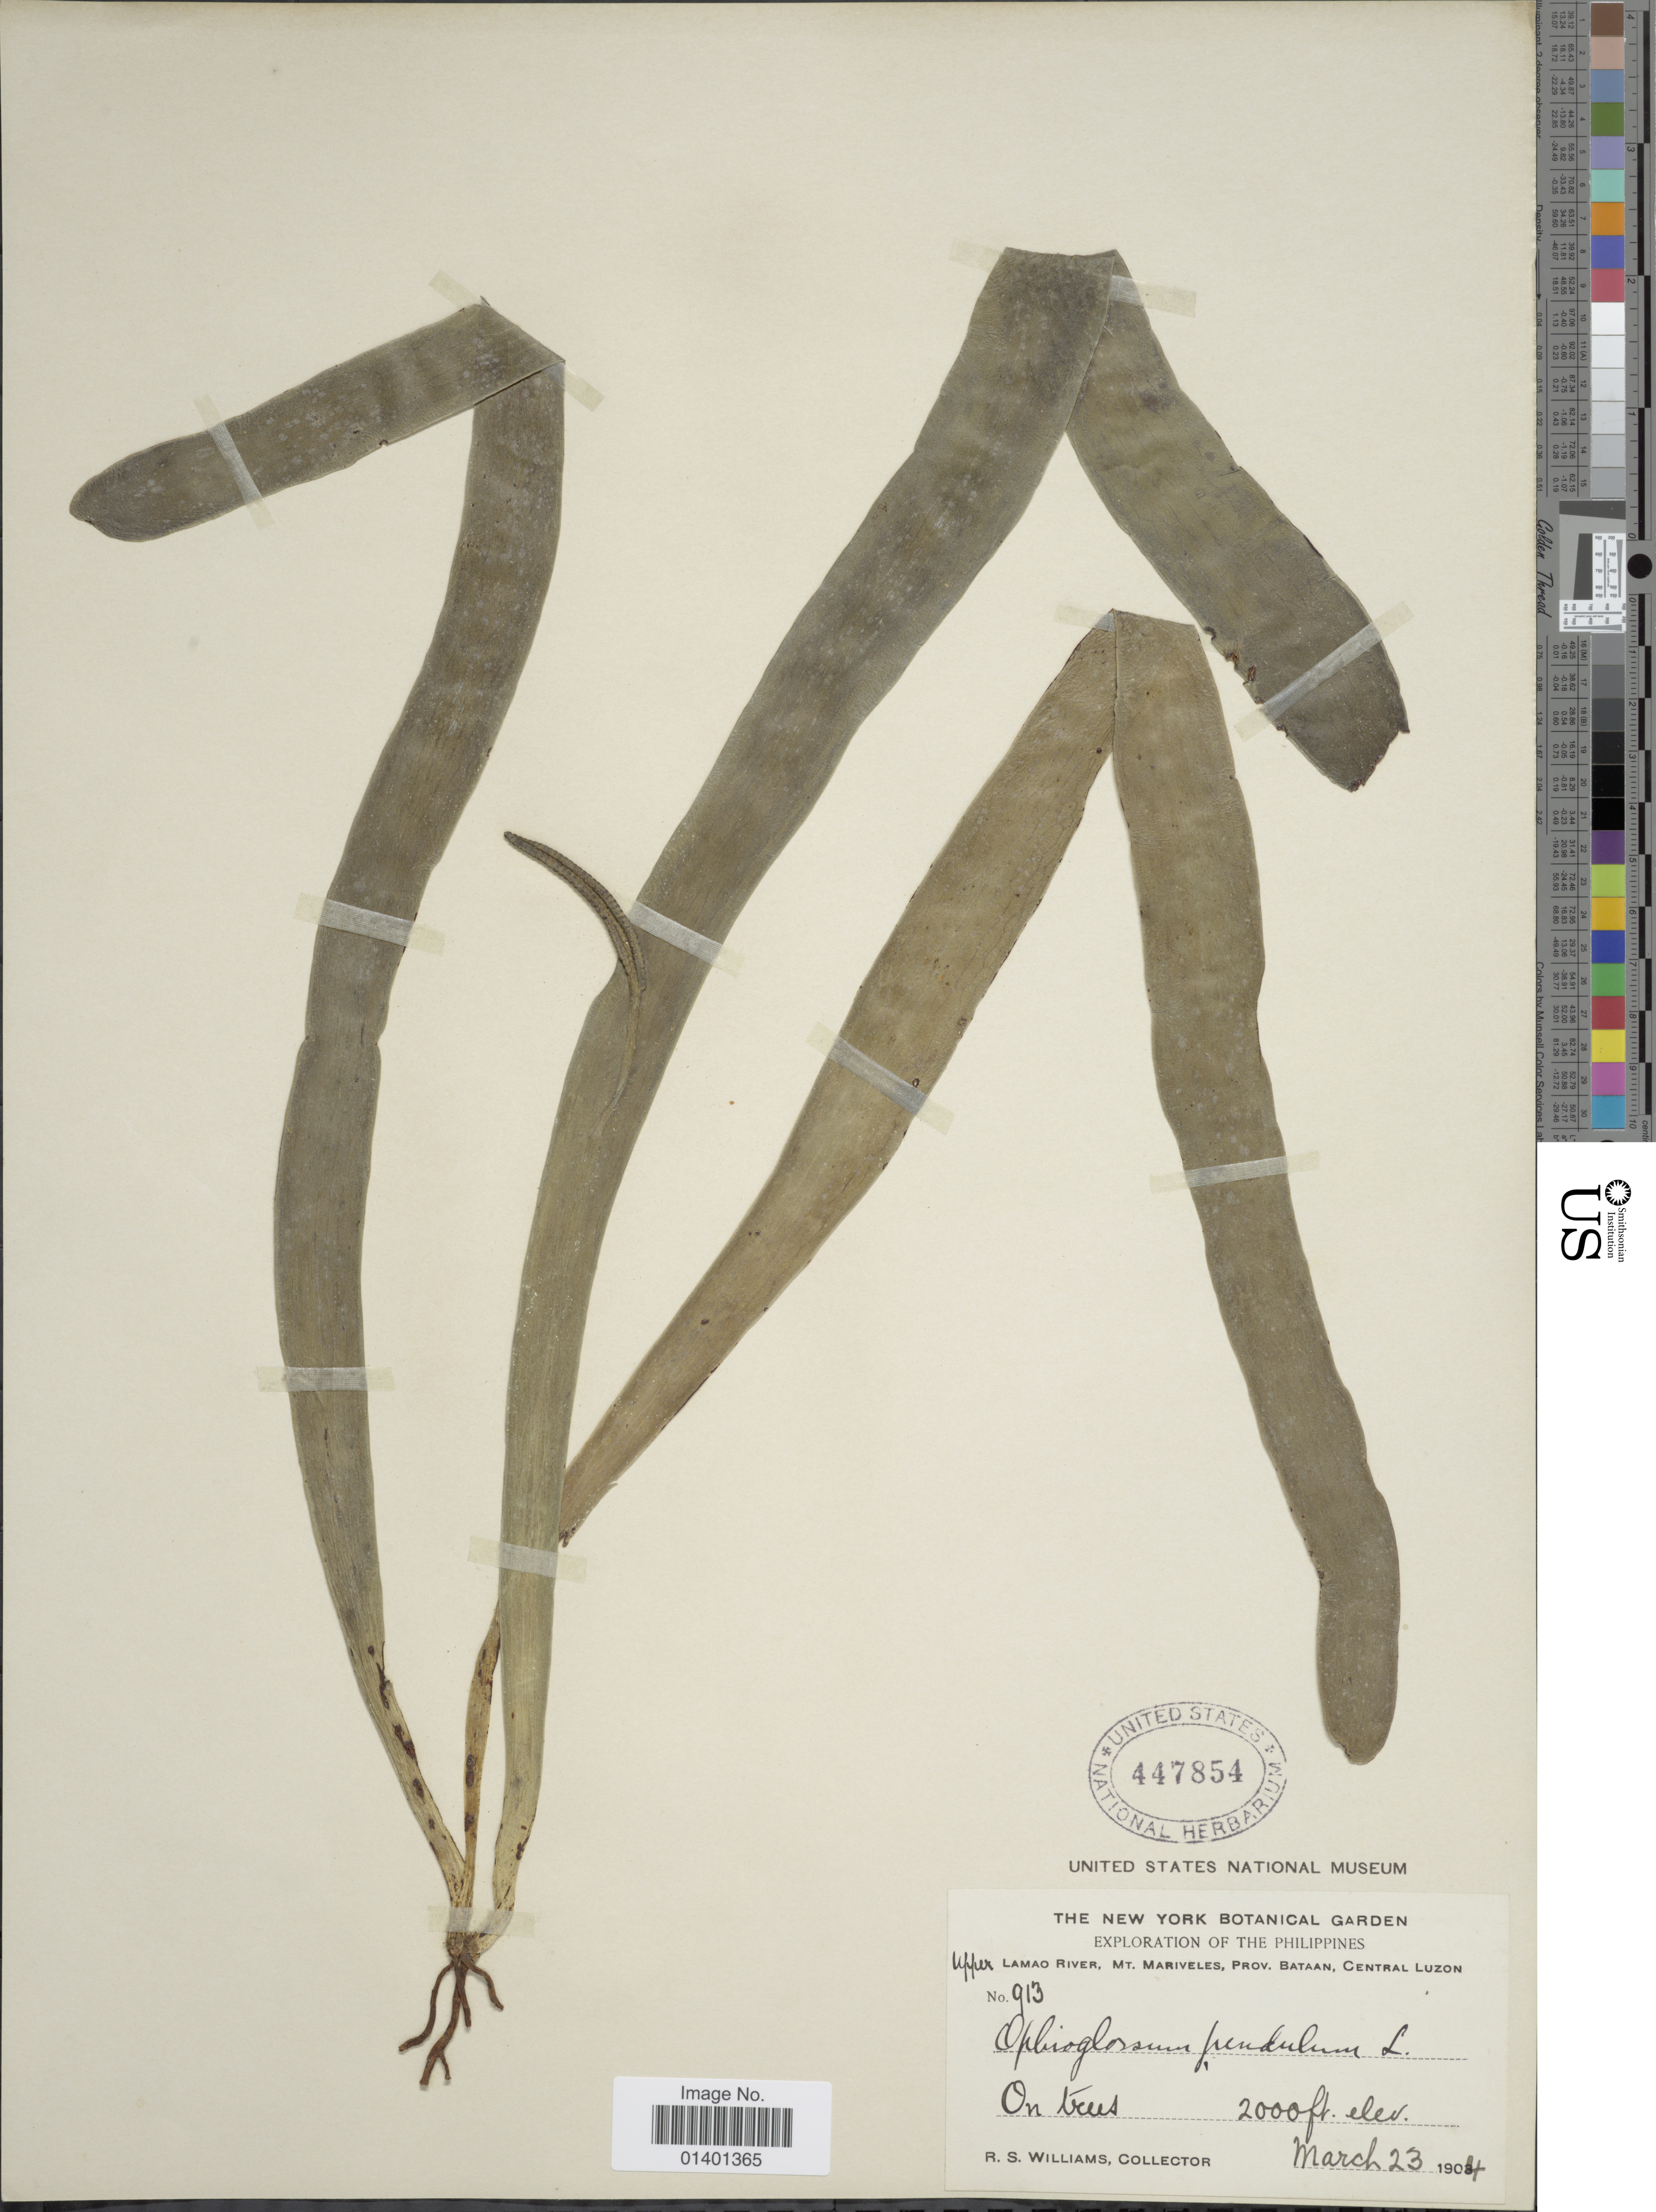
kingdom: Plantae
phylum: Tracheophyta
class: Polypodiopsida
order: Ophioglossales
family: Ophioglossaceae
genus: Ophioglossum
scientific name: Ophioglossum pendulum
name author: L.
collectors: R. S. Williams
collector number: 913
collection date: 1904-03-23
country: Philippines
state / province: Central Luzon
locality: Upper Lamao River, Mt. Mariveles, Prov. Bataan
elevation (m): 610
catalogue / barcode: US 47854